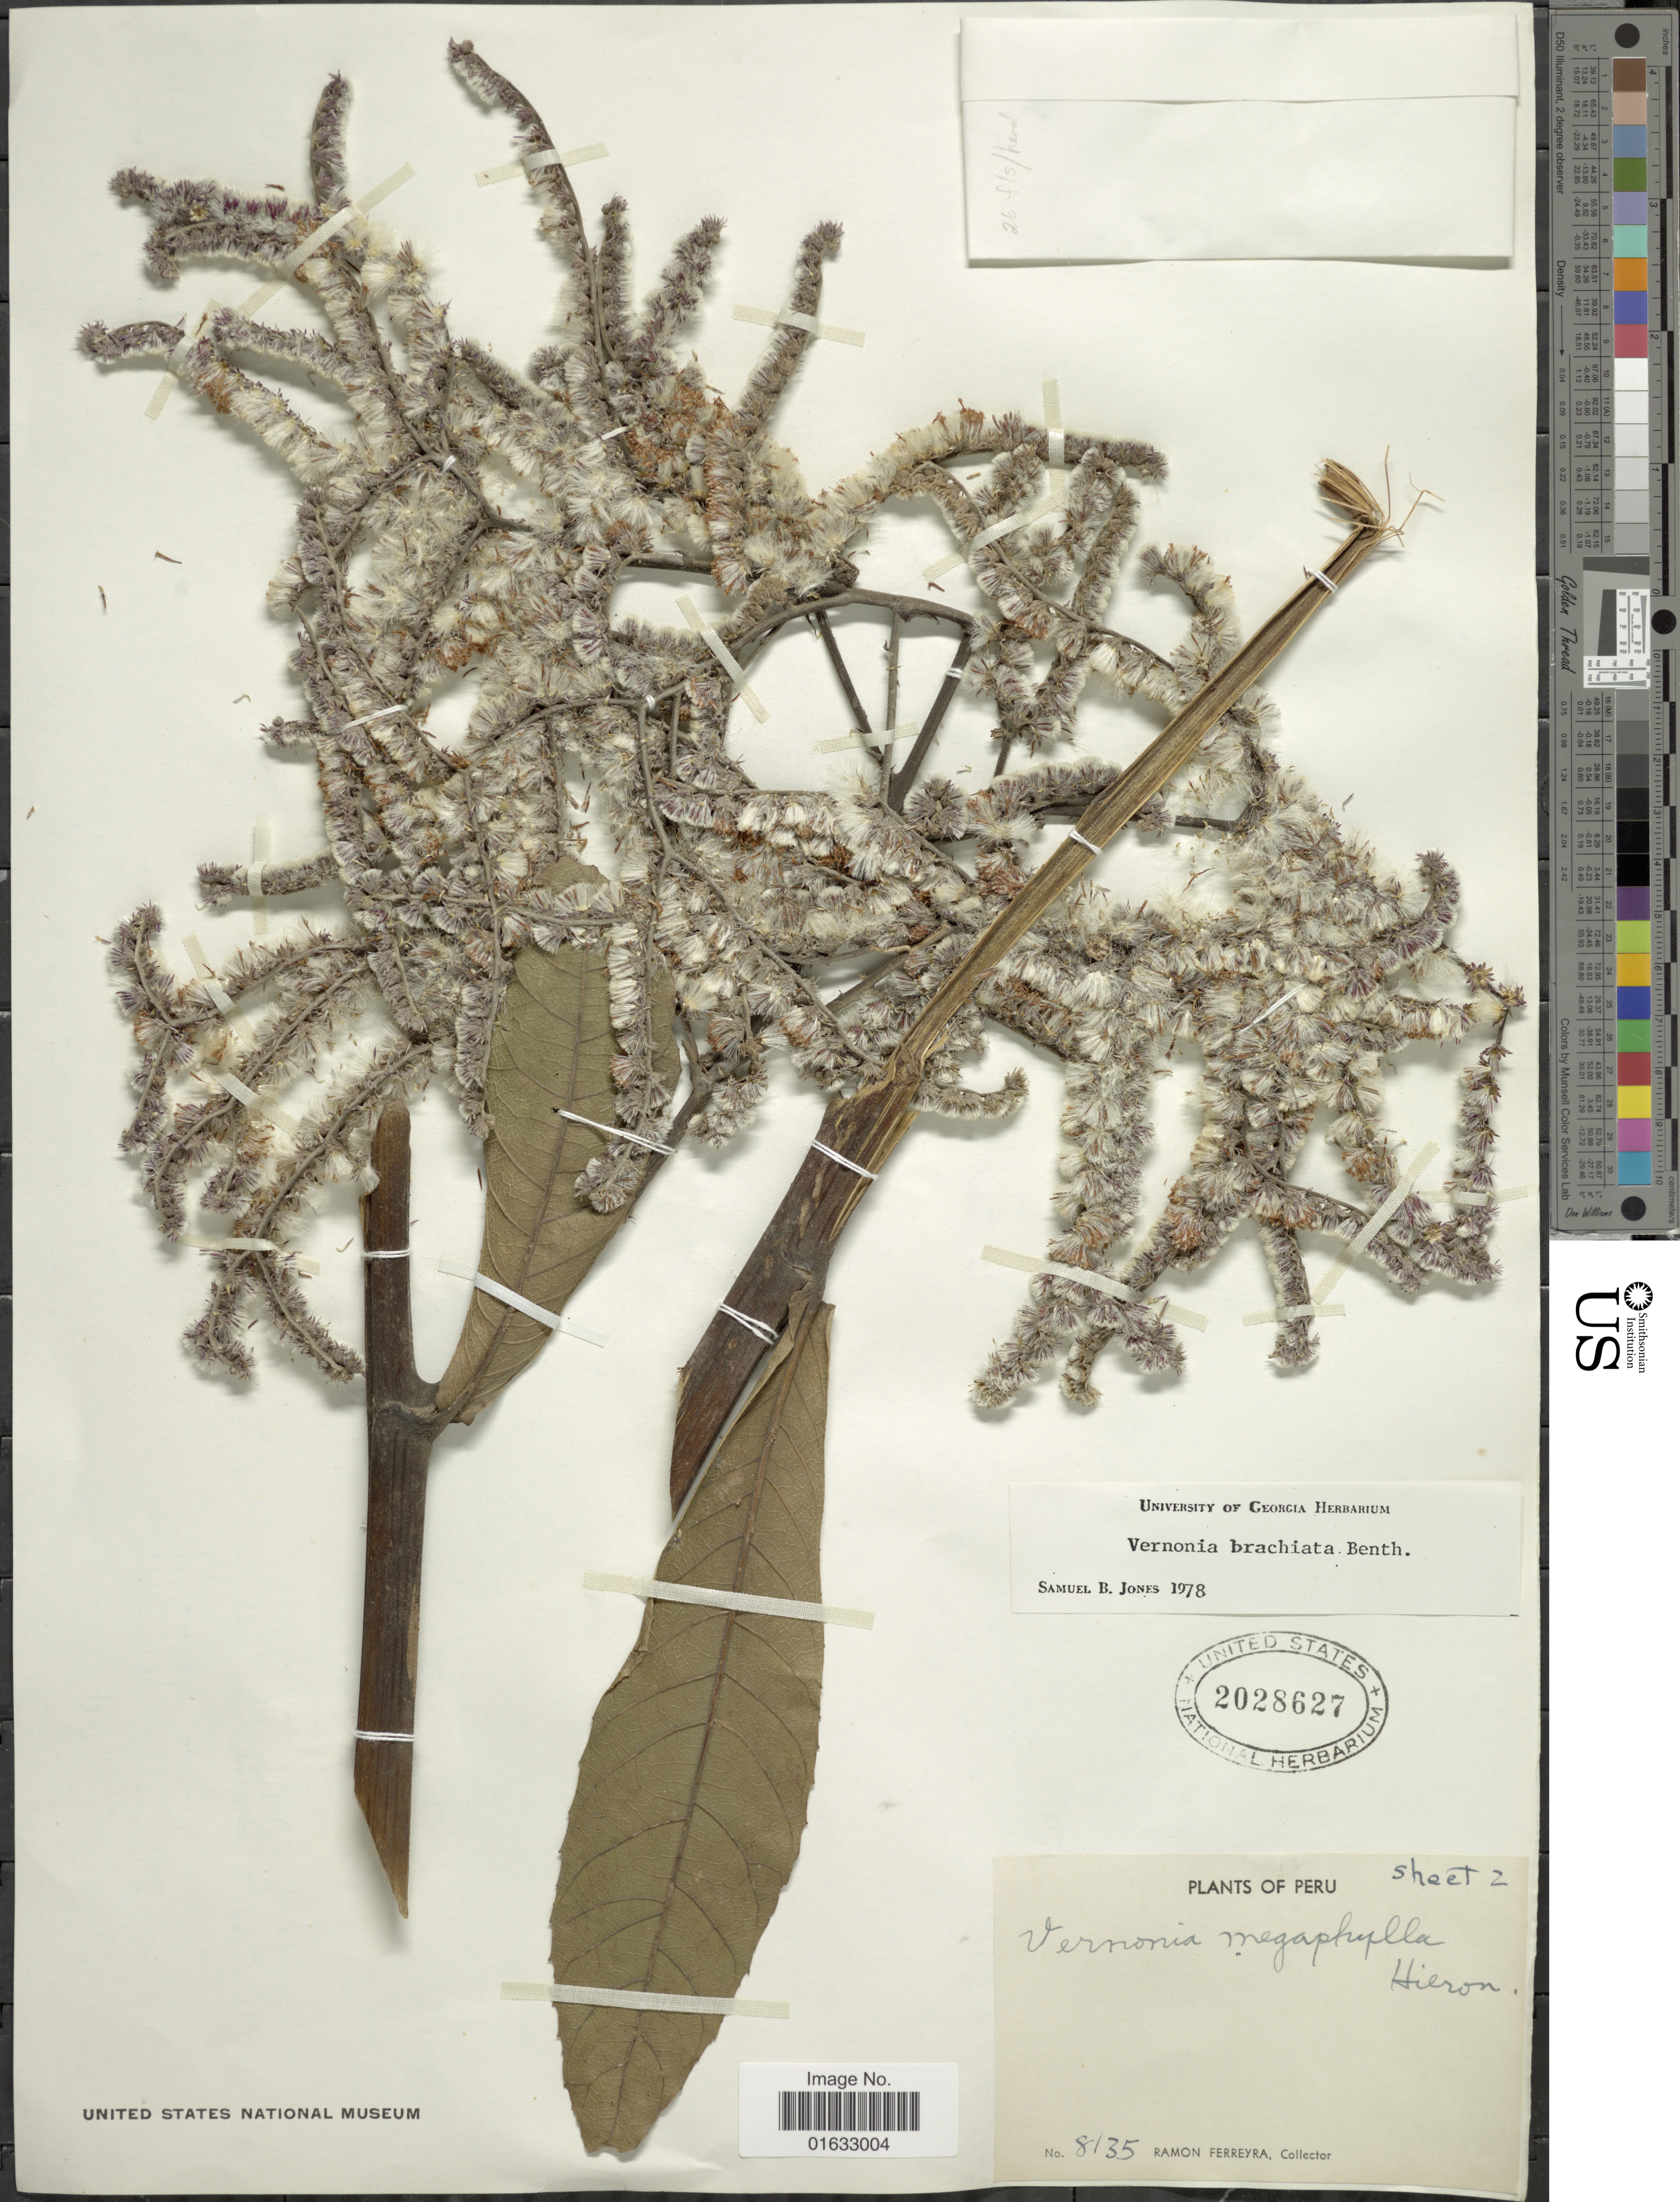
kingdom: Plantae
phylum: Tracheophyta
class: Magnoliopsida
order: Asterales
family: Asteraceae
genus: Eirmocephala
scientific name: Eirmocephala megaphylla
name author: (Hieron.) H. Rob.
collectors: R. A. Ferreyra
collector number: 8135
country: Peru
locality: Peru.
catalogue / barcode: US 2028627